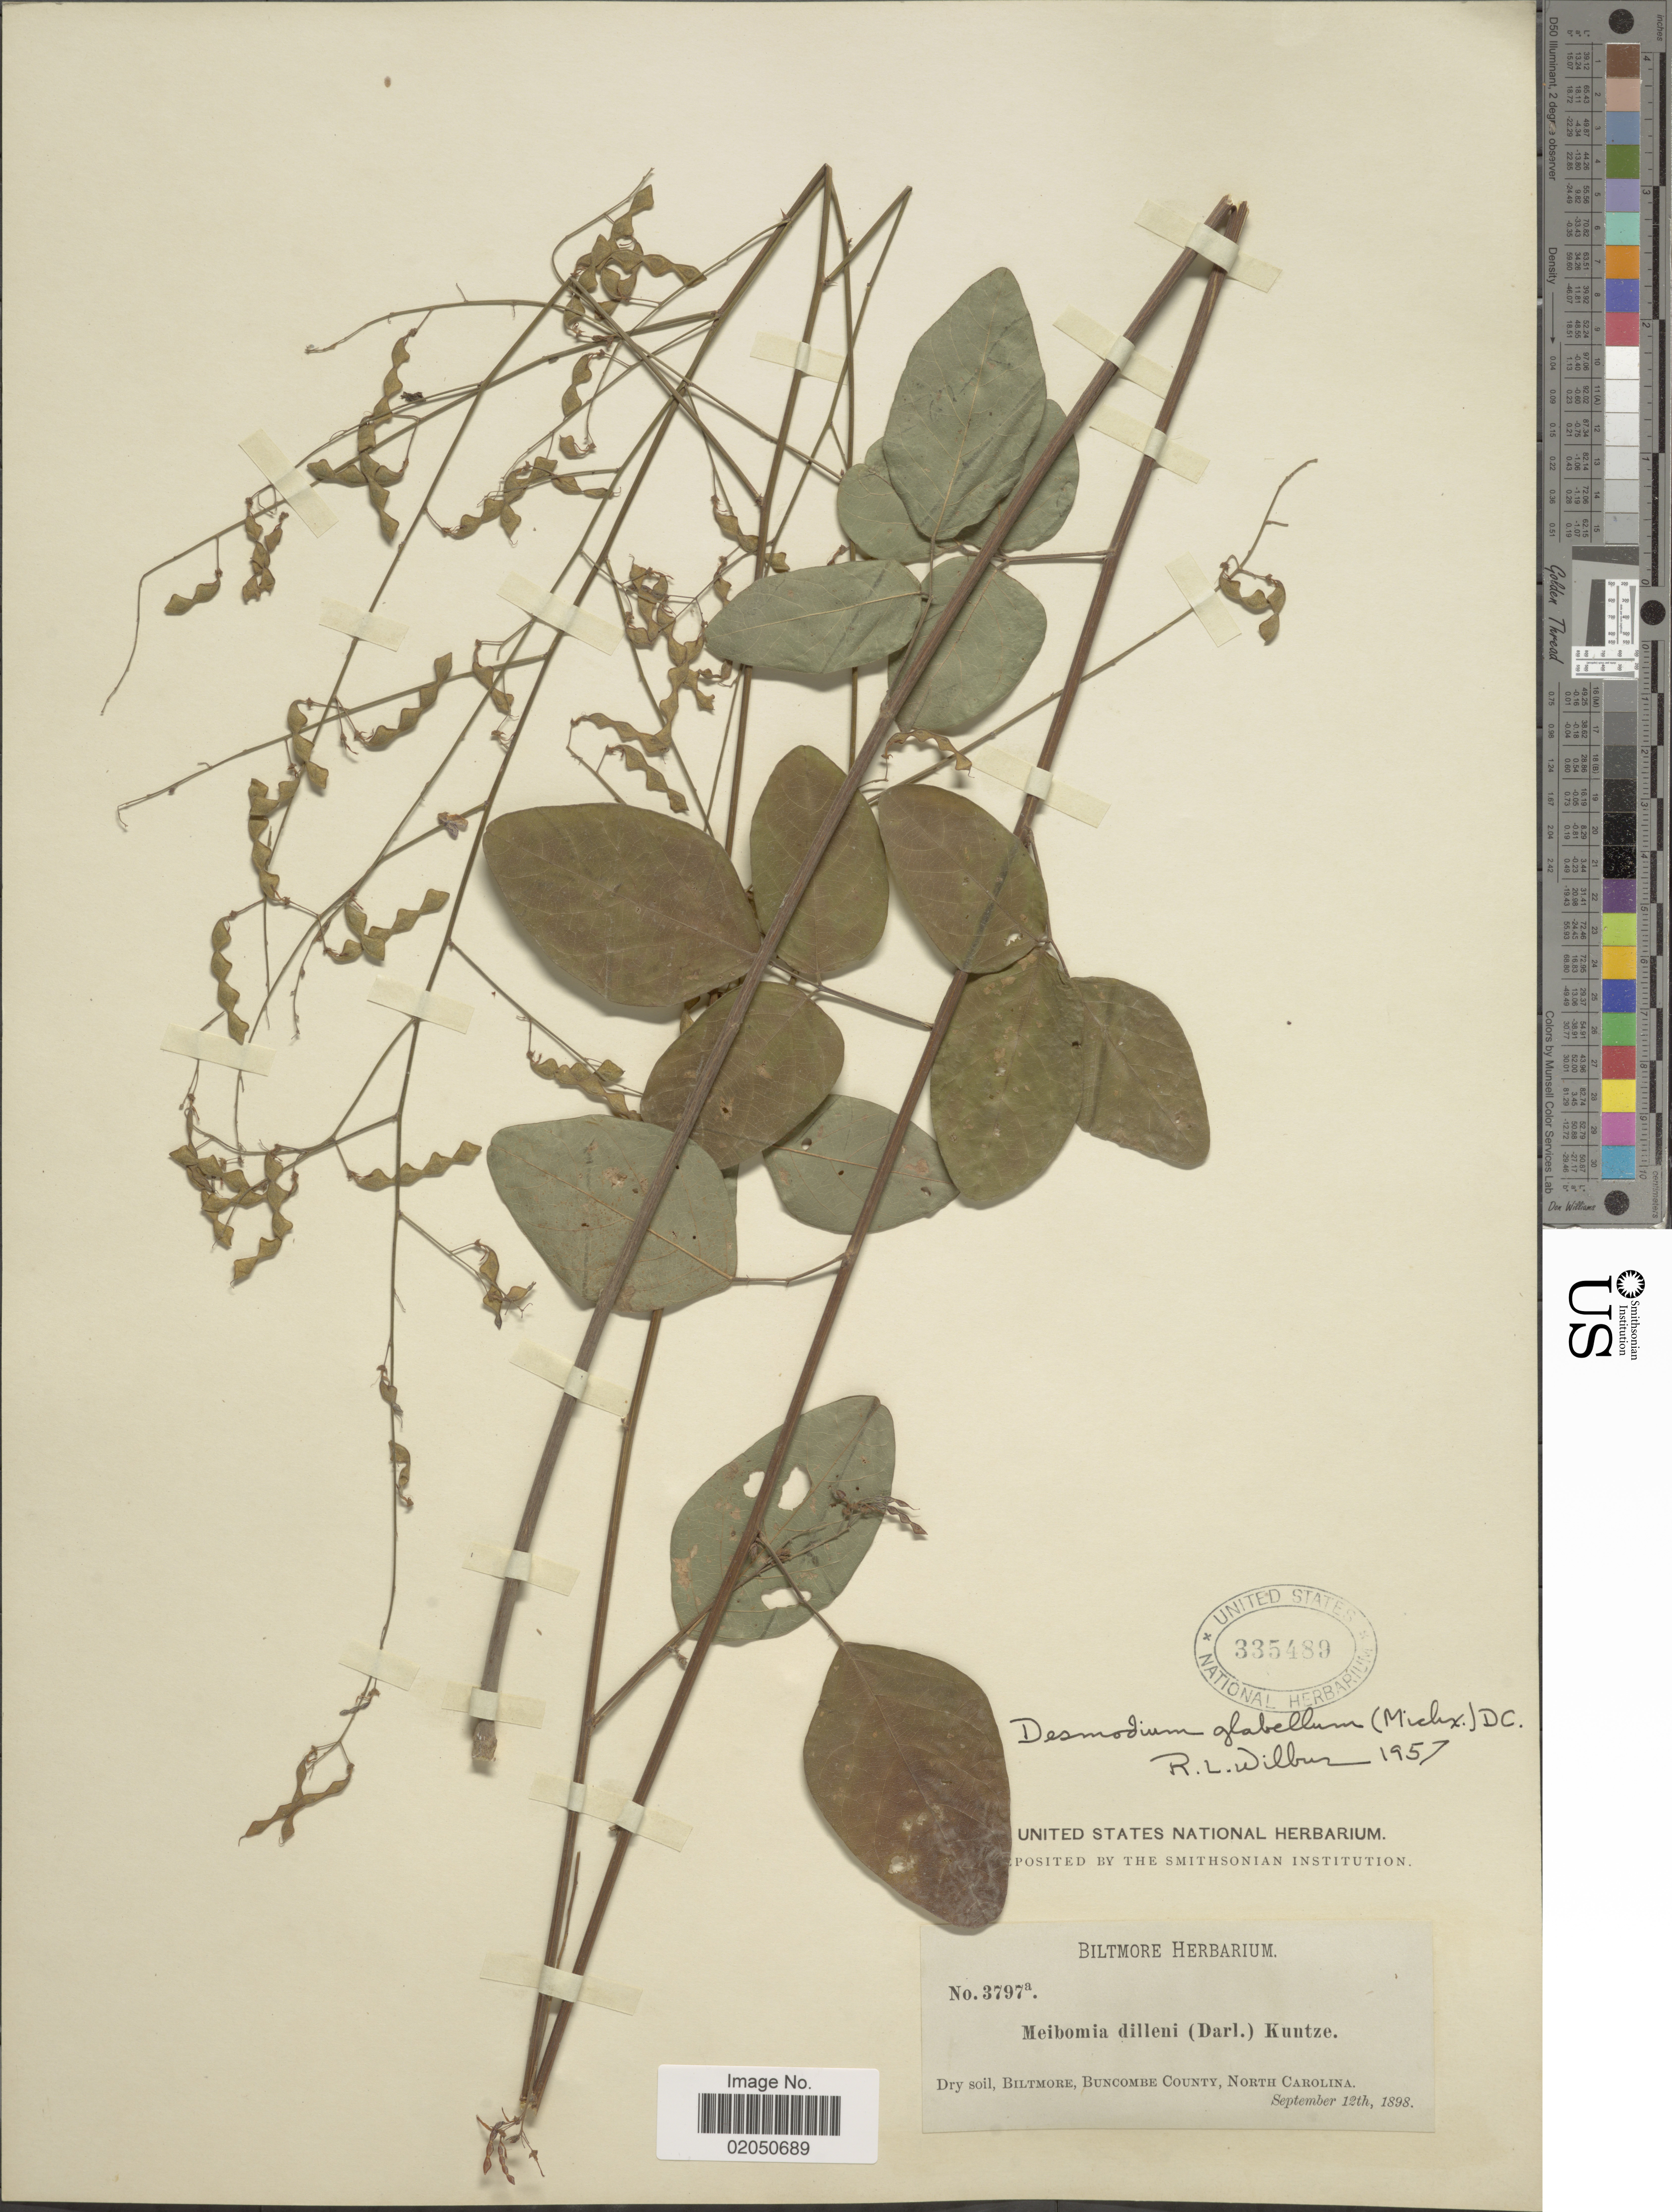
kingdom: Plantae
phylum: Tracheophyta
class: Magnoliopsida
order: Fabales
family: Fabaceae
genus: Desmodium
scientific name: Desmodium glabellum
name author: (Michx.) DC.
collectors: ex herb. Biltmore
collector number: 3797a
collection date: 1898-09-12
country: United States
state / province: North Carolina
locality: Biltmore, Buncombe County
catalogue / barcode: US 335489